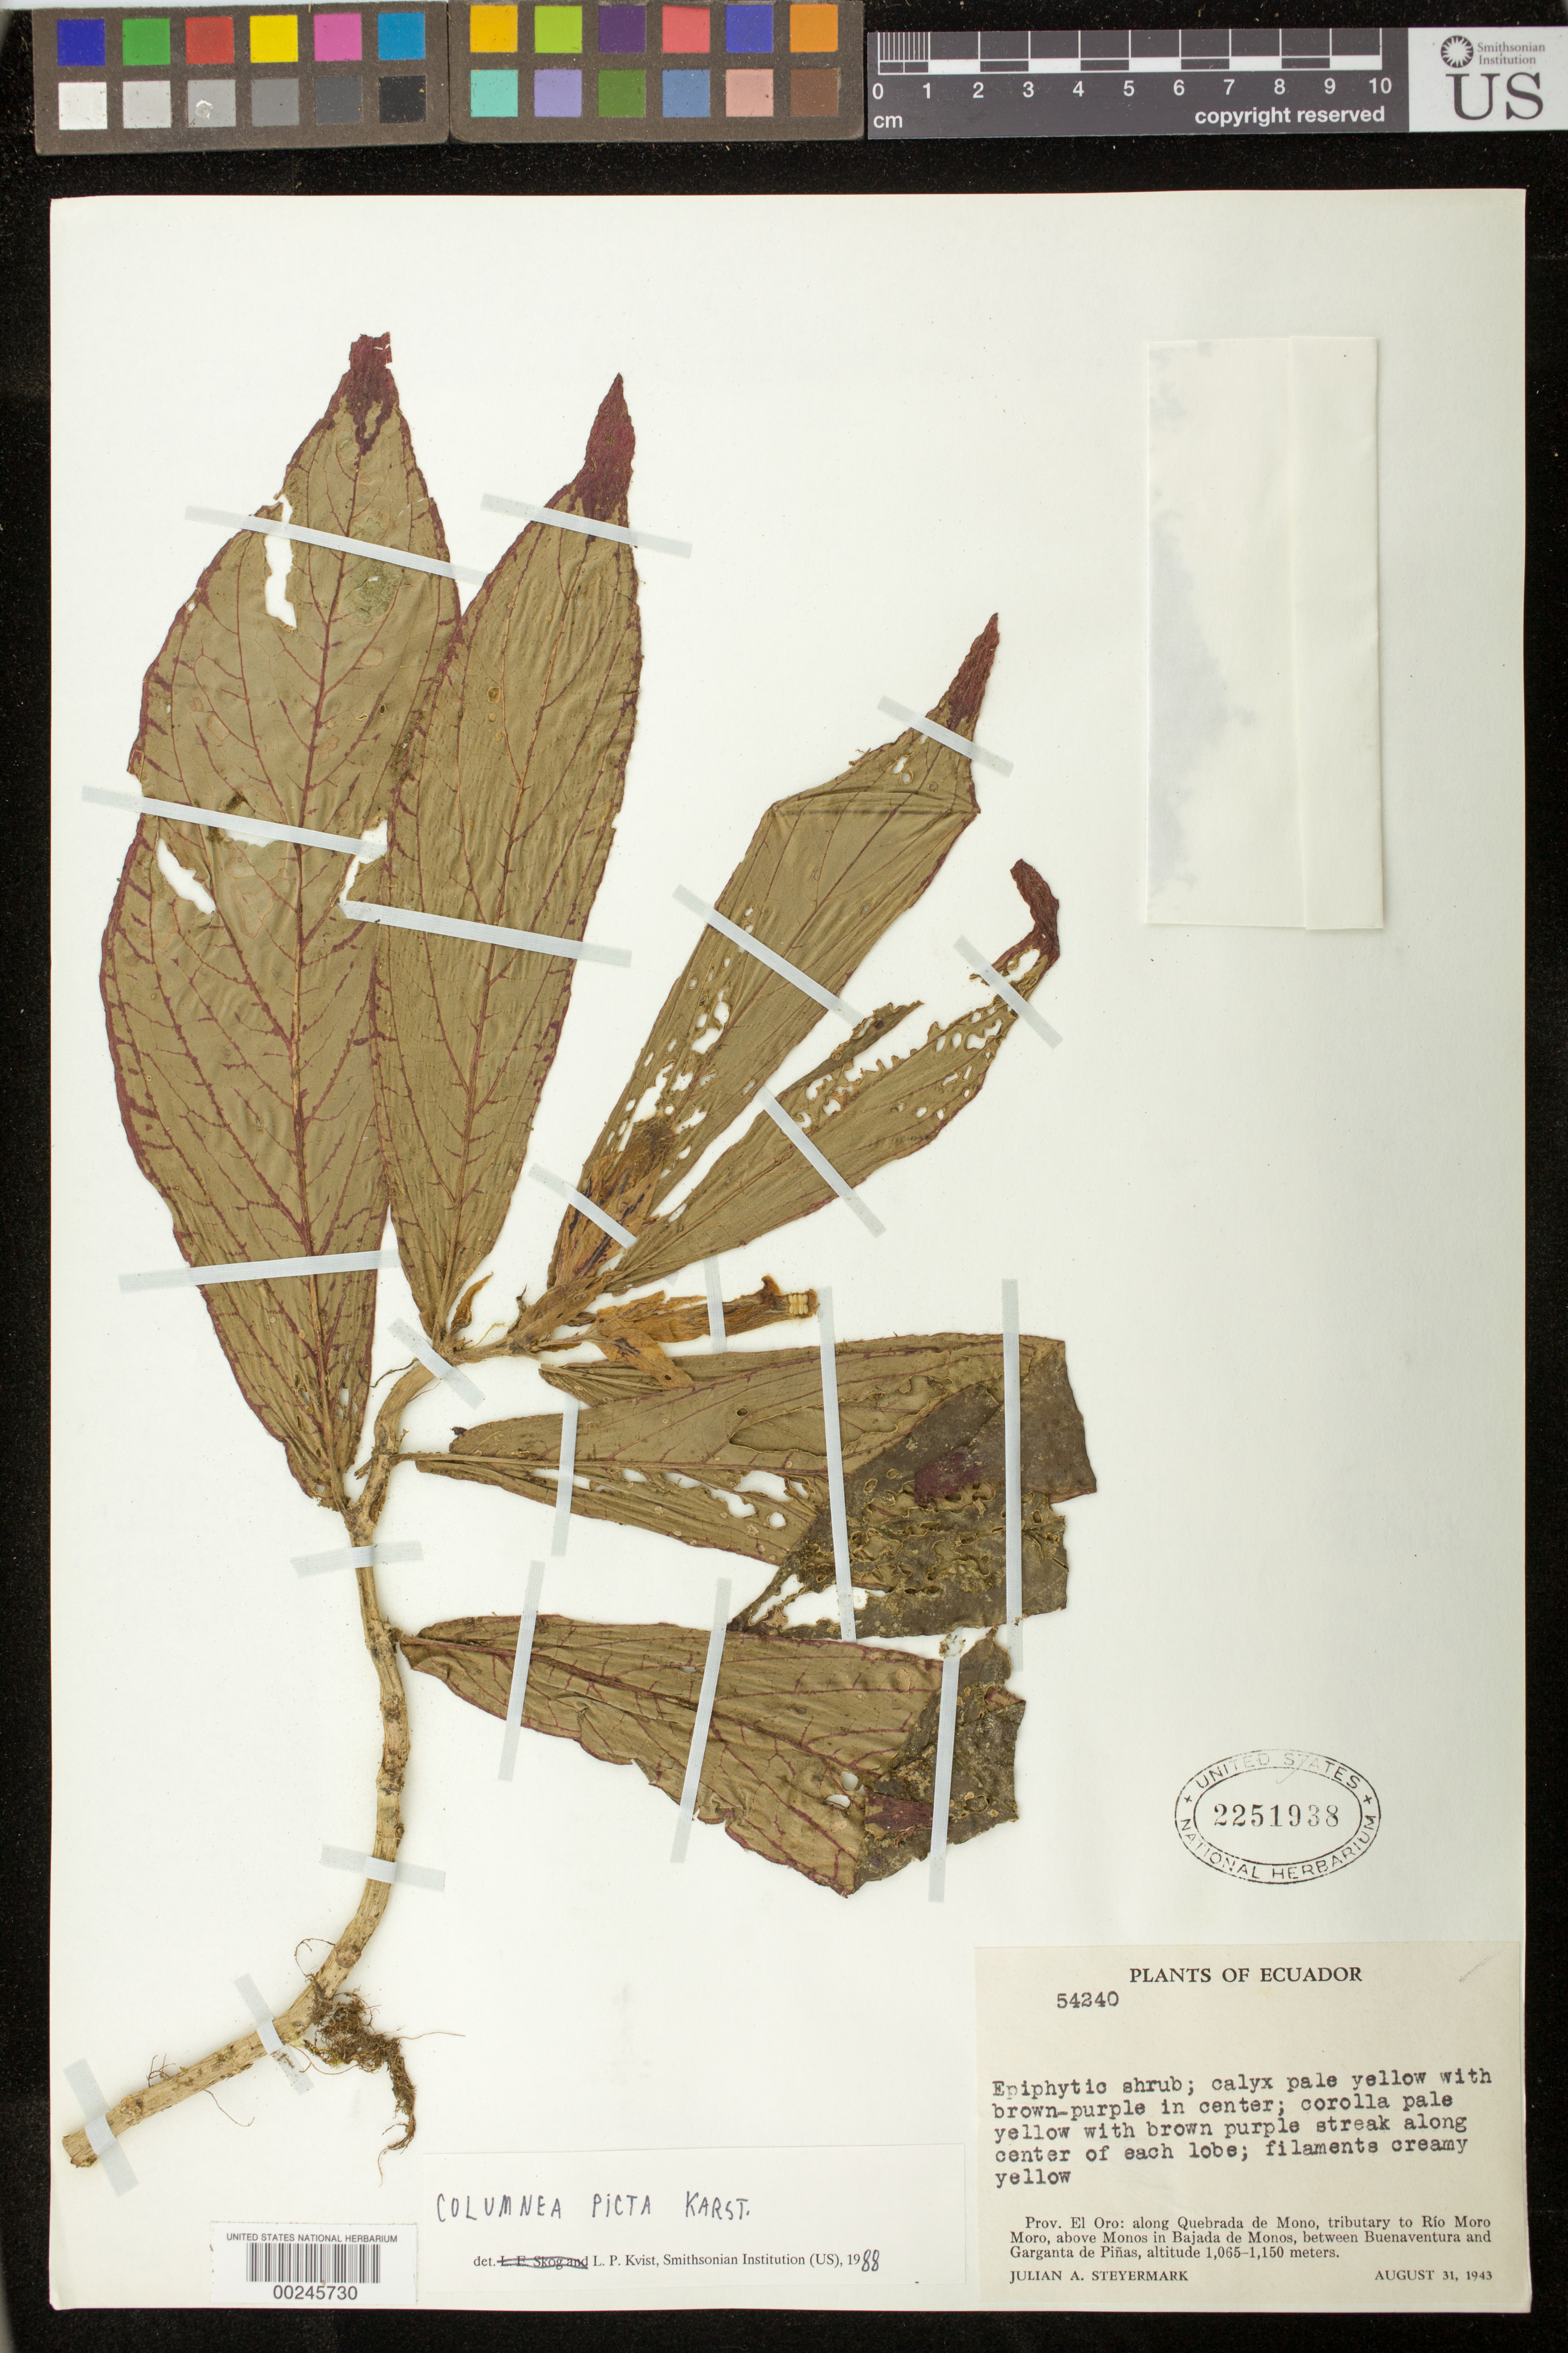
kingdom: Plantae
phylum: Tracheophyta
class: Magnoliopsida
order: Lamiales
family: Gesneriaceae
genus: Columnea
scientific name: Columnea karsteniana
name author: Singh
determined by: Skog, Laurence E.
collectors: J. Steyermark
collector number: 54240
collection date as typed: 31 Aug 1943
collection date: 1943-08-31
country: Ecuador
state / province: El Oro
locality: Along Quebrada de Mono, tributary to Rio Moro Moro, above Monos in Bajada de Monos, between Buenaventura and Garganta de Pinas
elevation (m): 1065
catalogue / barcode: US 2251938